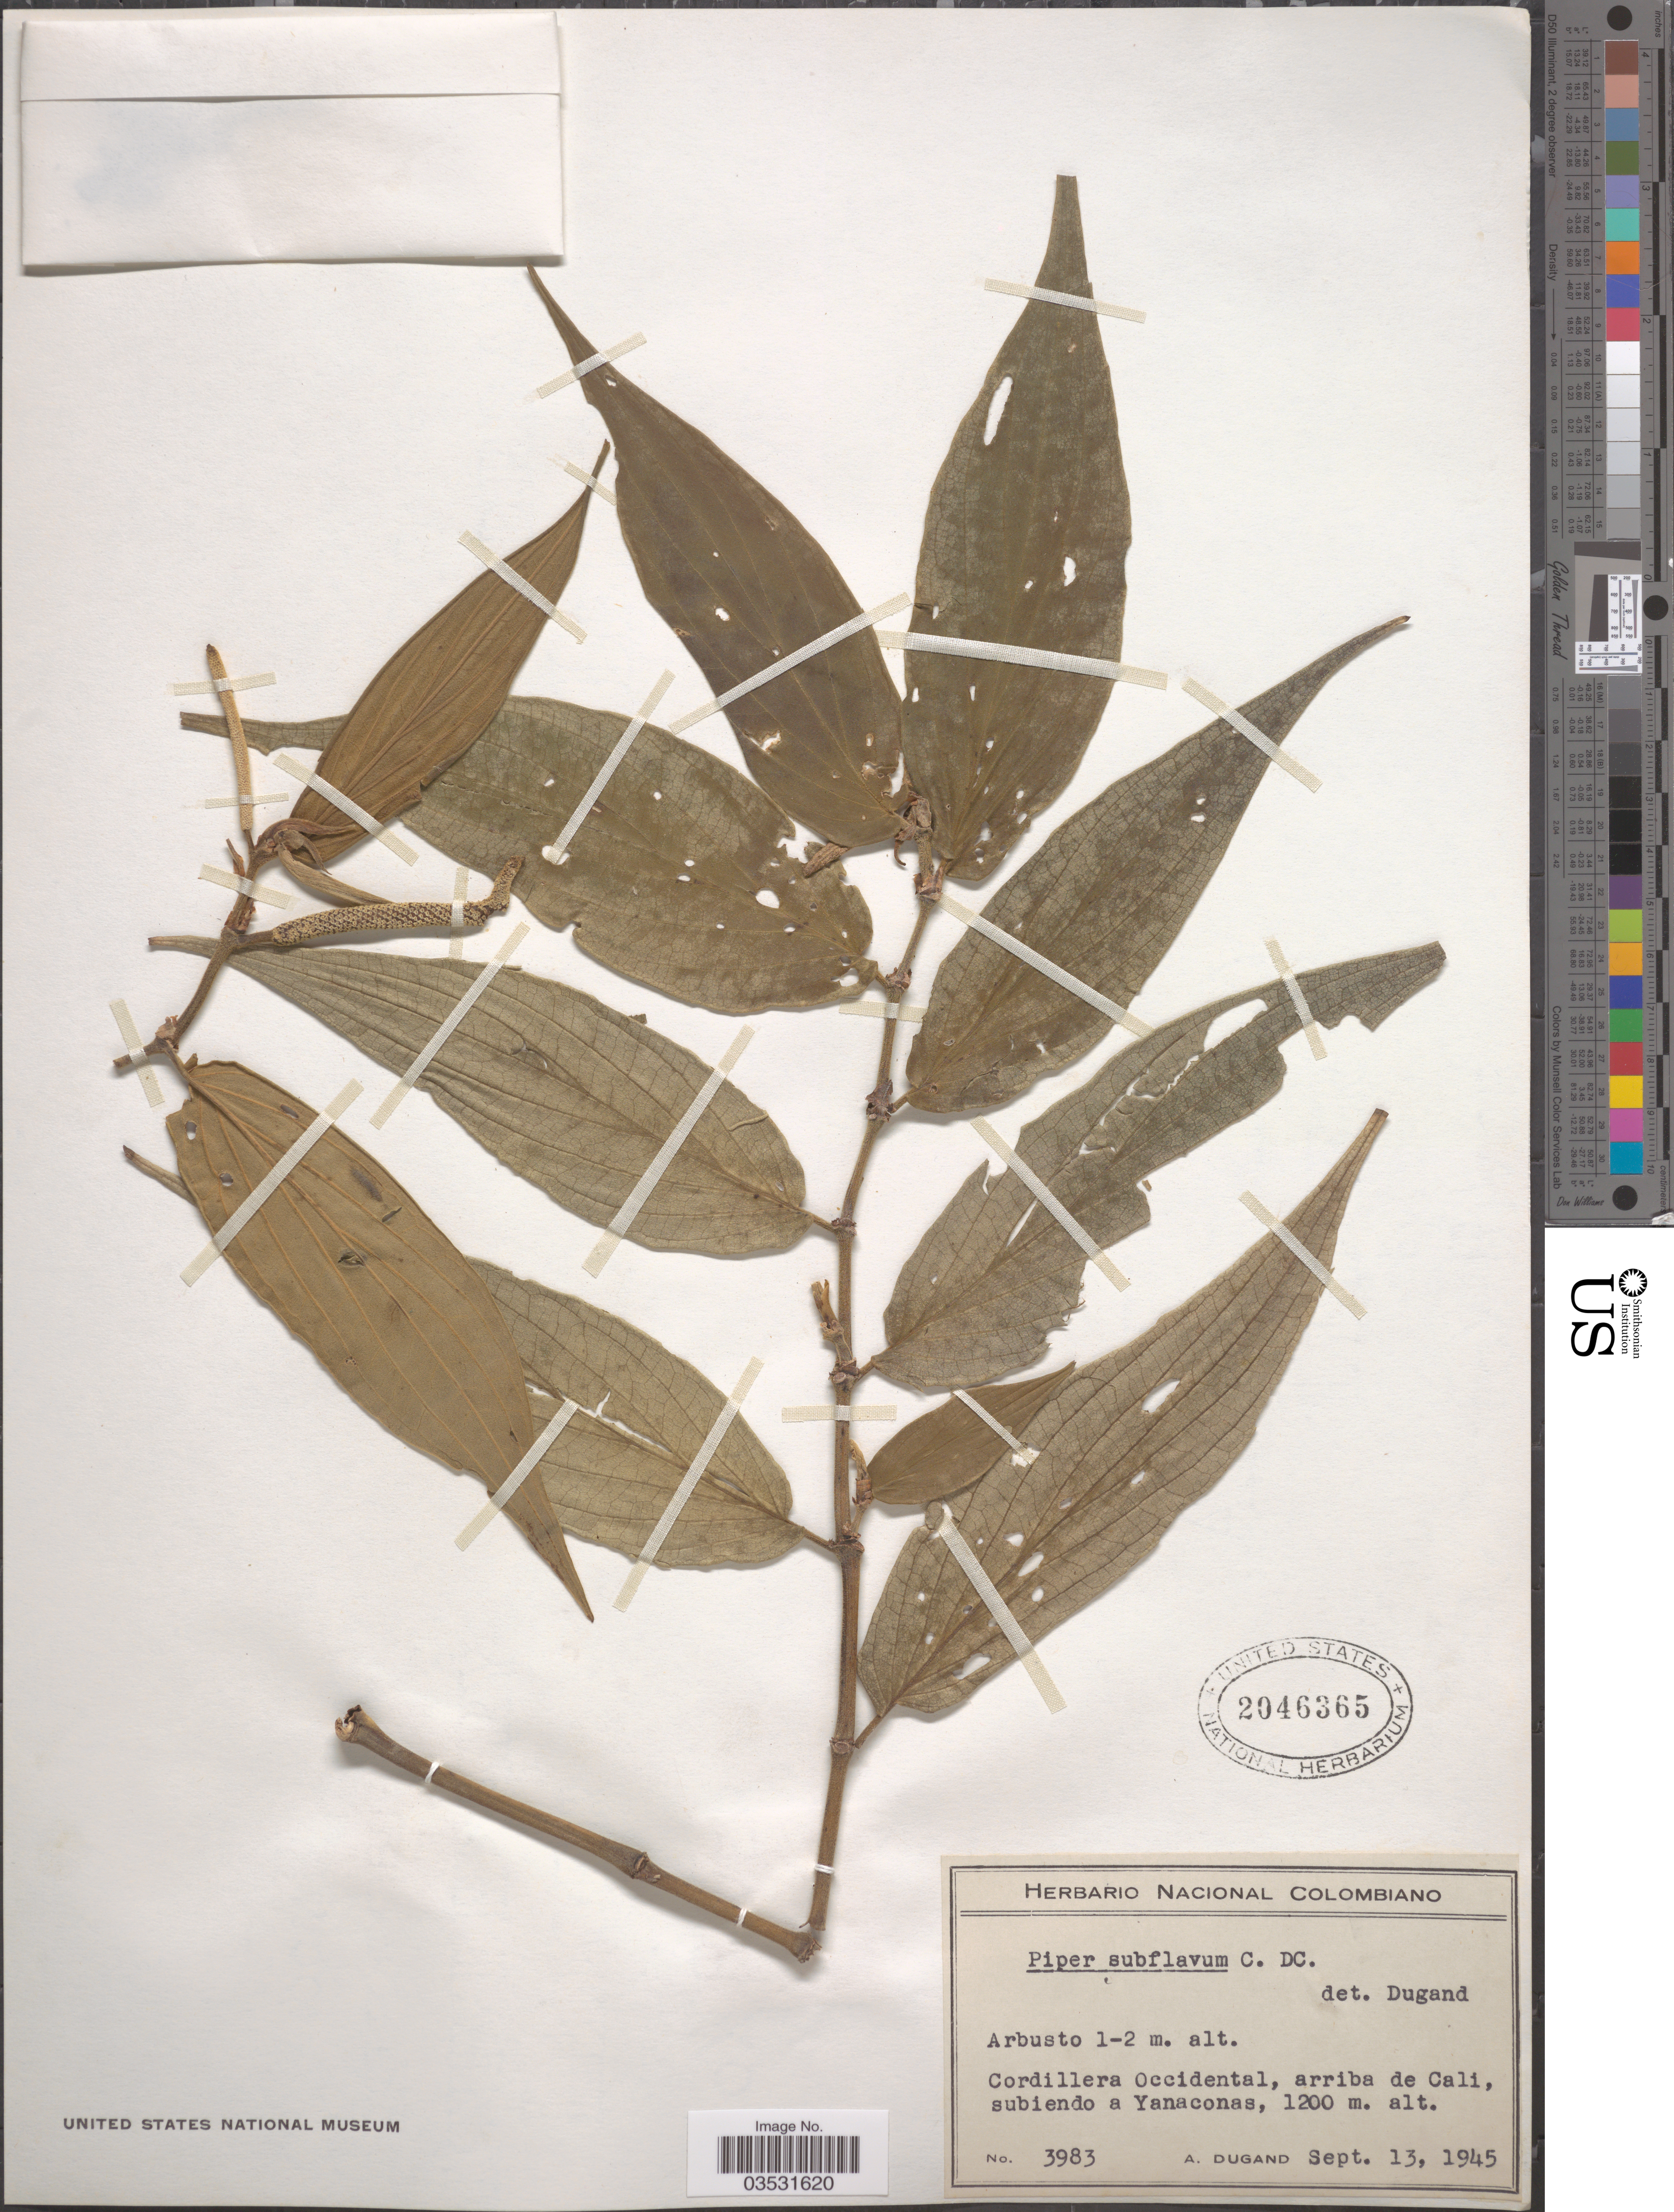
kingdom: Plantae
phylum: Tracheophyta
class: Magnoliopsida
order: Piperales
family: Piperaceae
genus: Piper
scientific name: Piper subflavum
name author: C. DC.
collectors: A. Dugand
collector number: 3983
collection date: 1945-09-13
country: Colombia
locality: Cordillera Occidental, arriba de Cali, subiendo a Yanaconas.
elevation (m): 1200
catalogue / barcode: US 2046365